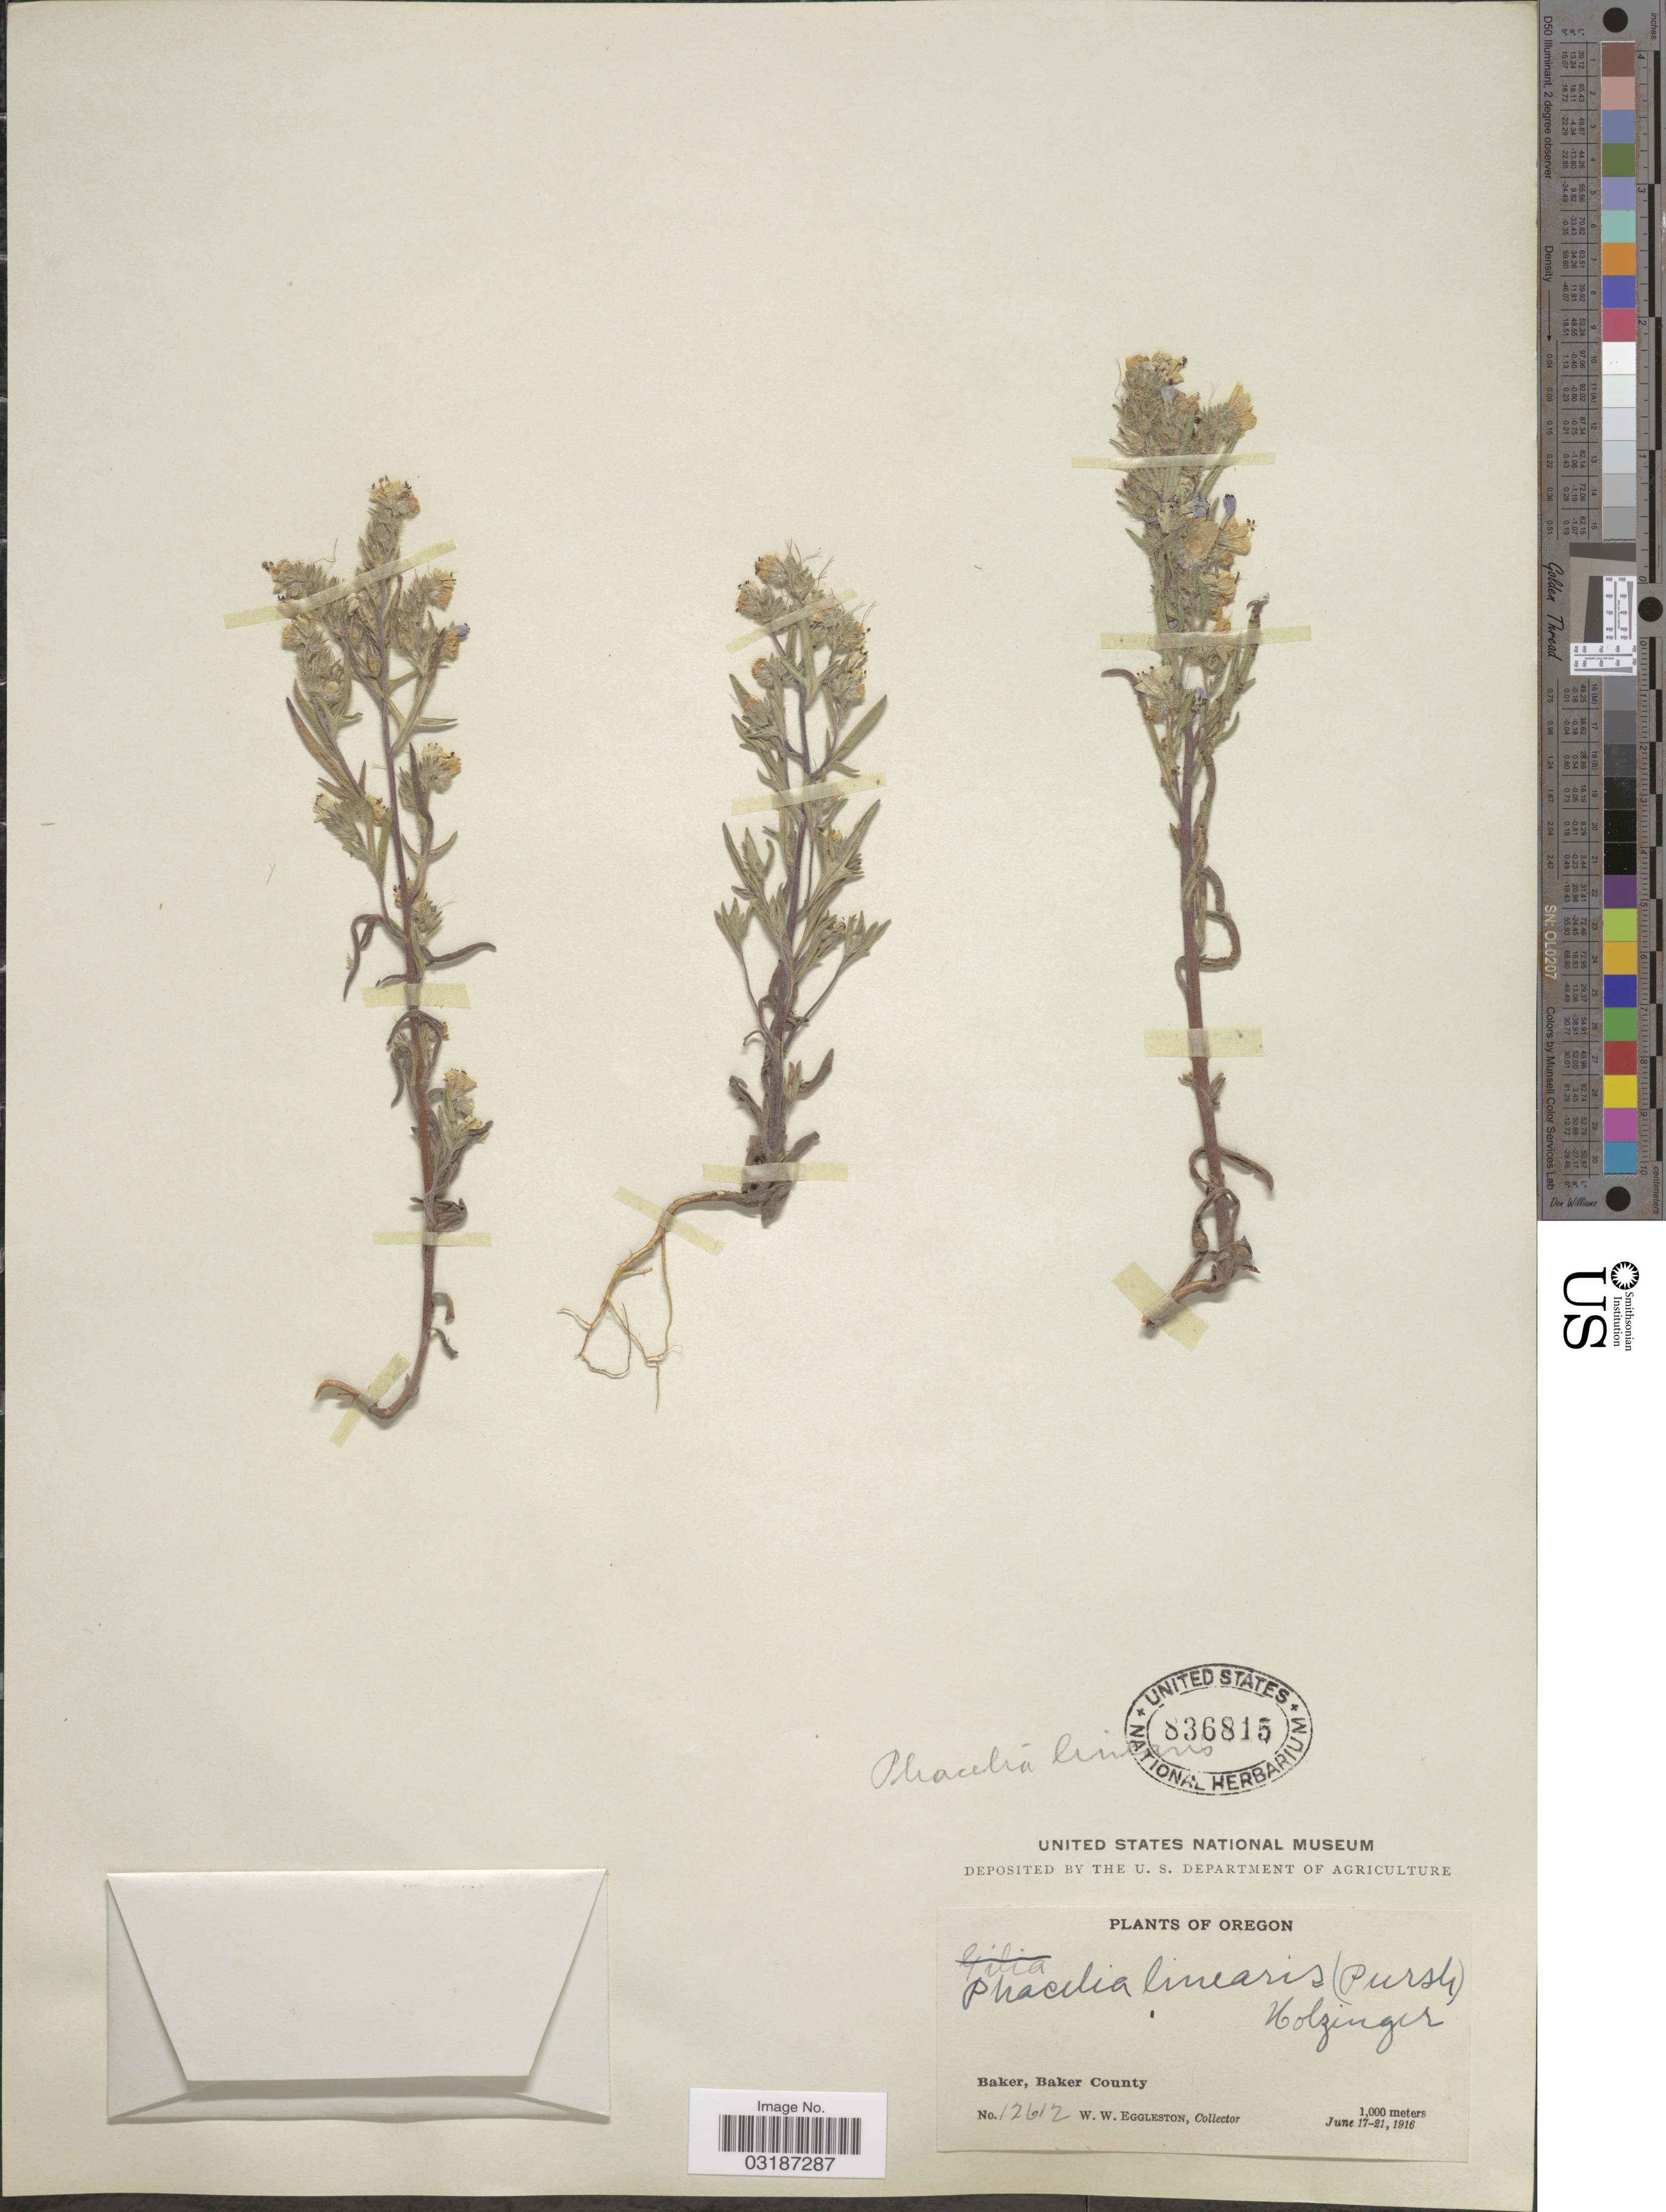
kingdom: Plantae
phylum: Tracheophyta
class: Magnoliopsida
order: Boraginales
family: Hydrophyllaceae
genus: Phacelia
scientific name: Phacelia linearis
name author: (Pursh) Holz.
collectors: W. W. Eggleston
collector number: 12612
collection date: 1916-06-17/1916-06-21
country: United States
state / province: Oregon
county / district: Baker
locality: Baker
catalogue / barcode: US 836815